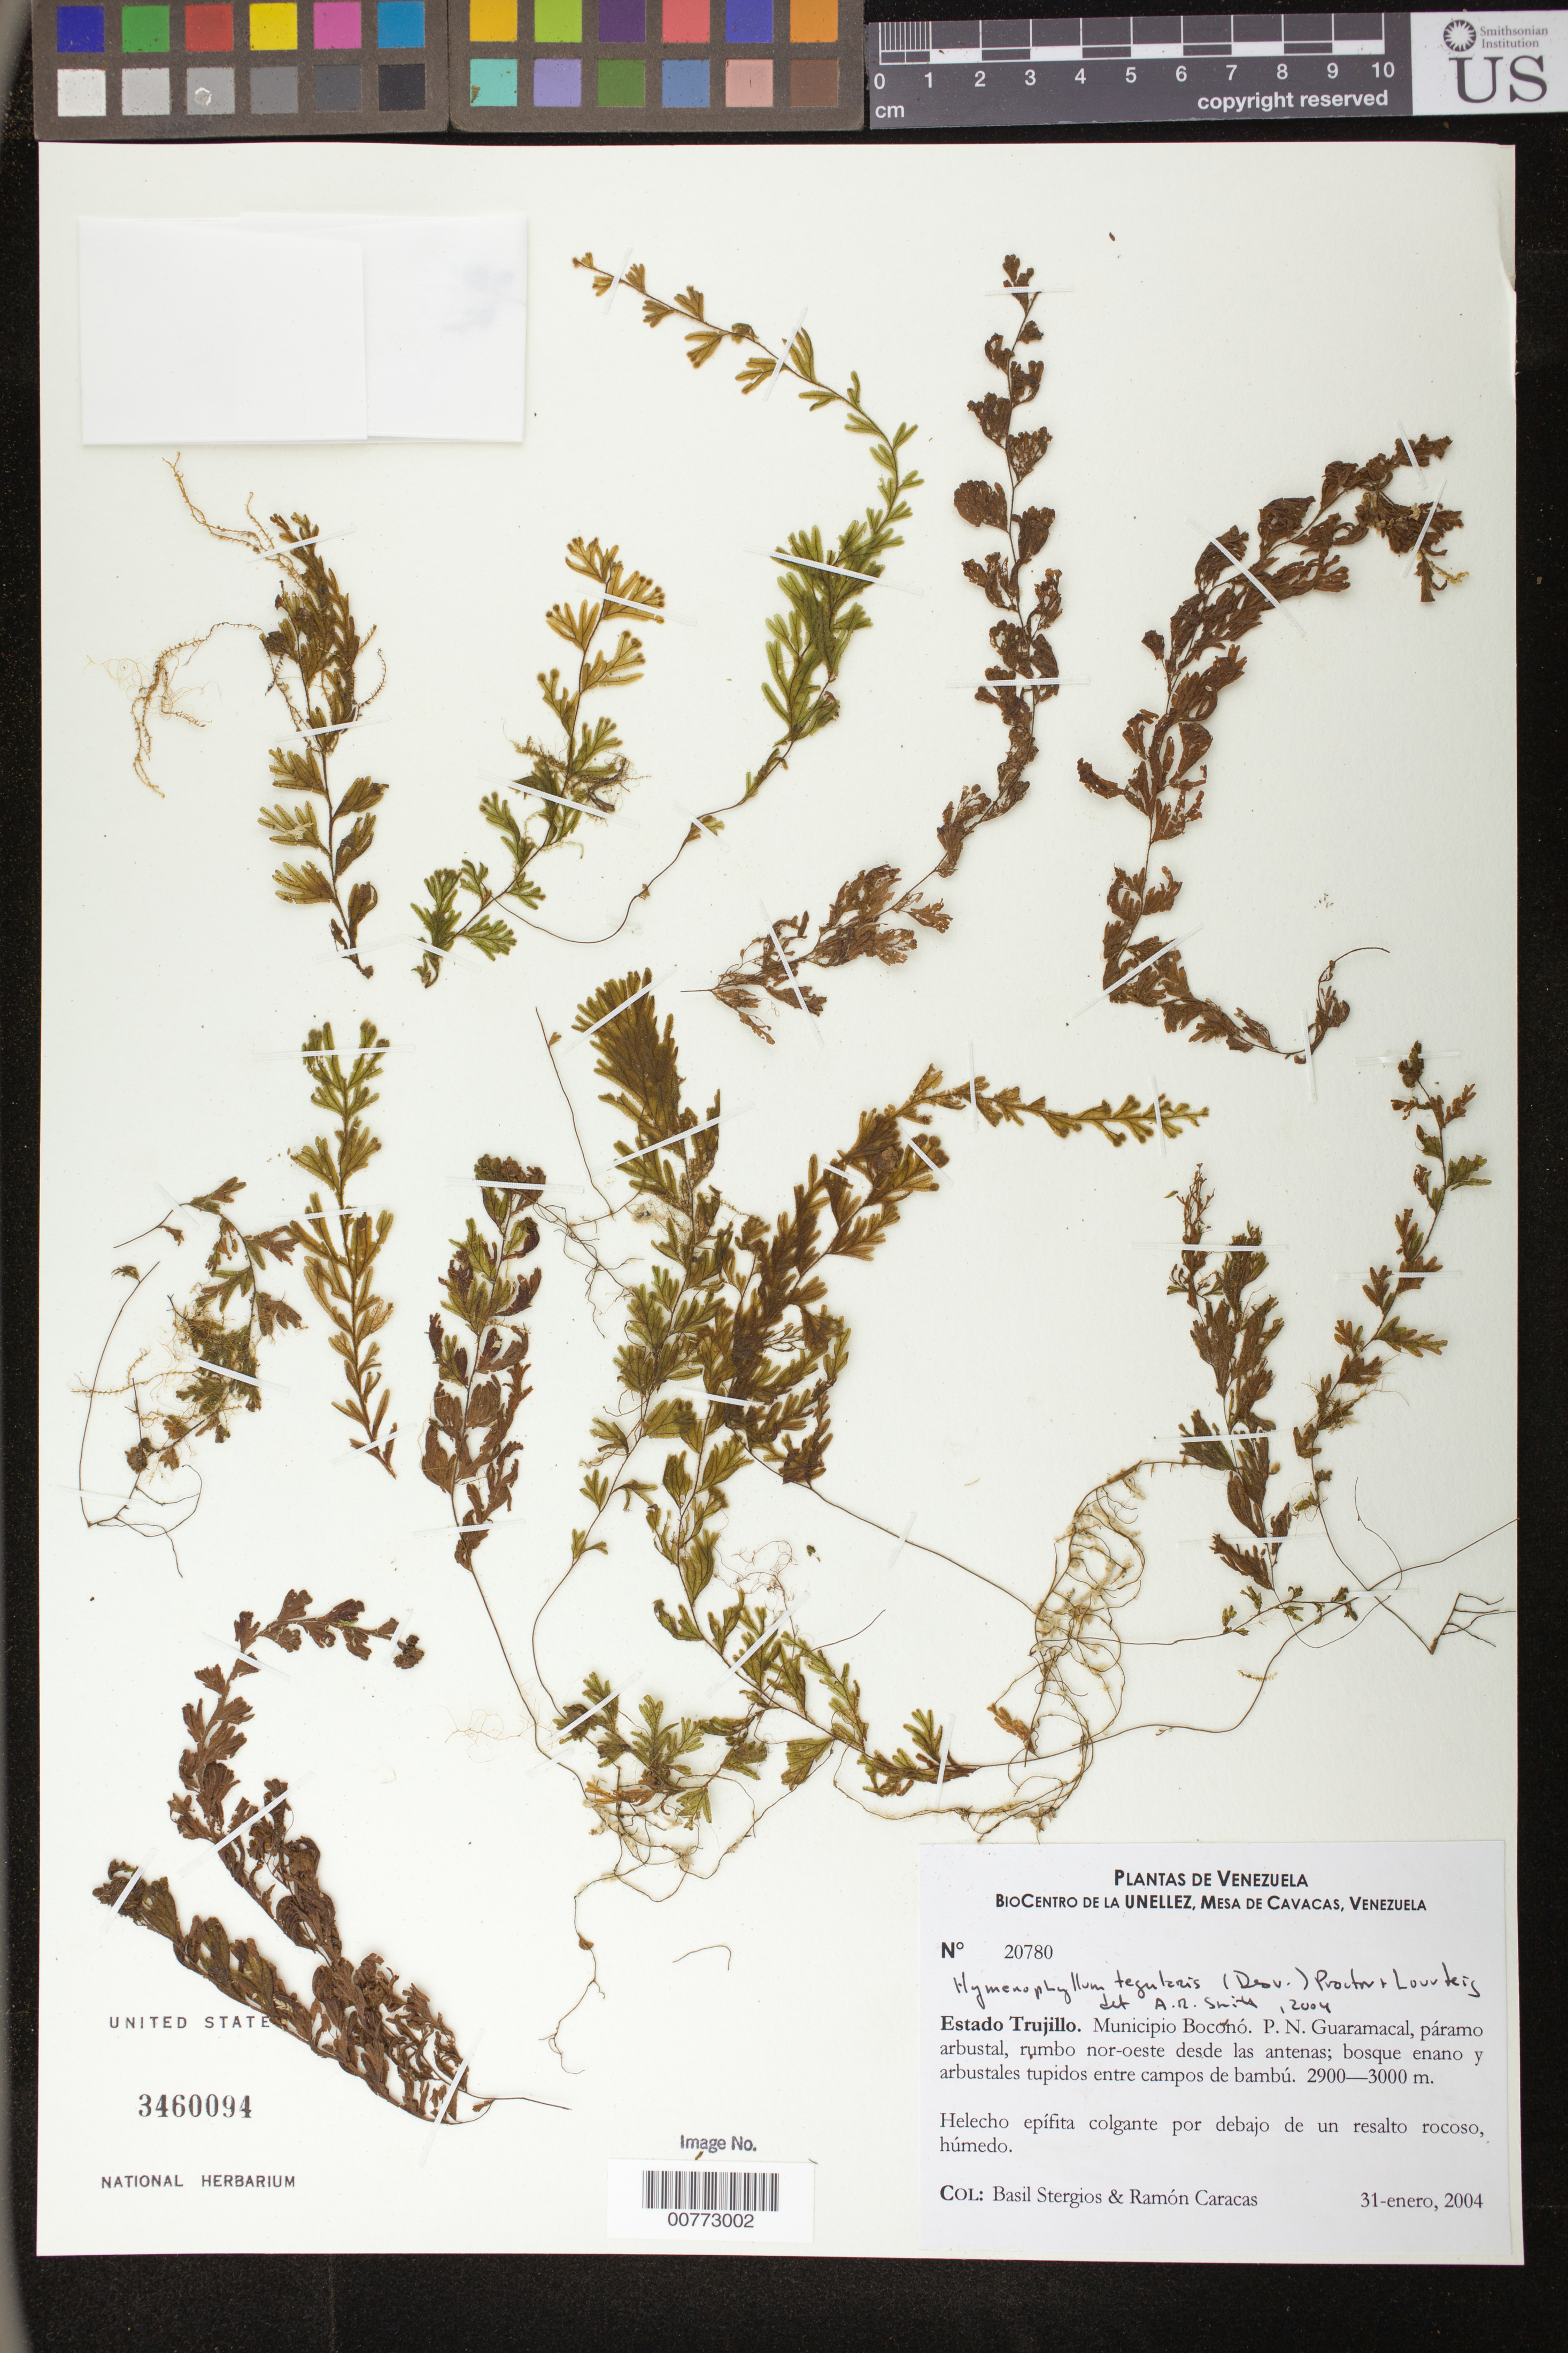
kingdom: Plantae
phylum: Tracheophyta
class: Polypodiopsida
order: Hymenophyllales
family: Hymenophyllaceae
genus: Hymenophyllum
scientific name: Hymenophyllum tegularis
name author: (Desv.) Proctor & Lourteig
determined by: Smith, Alan R., (UC)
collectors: B. G. Stergios & R. Caracas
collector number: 20780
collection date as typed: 31 Jan 2004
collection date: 2004-01-31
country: Venezuela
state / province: Trujillo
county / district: Boconó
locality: Parque Nacional Guaramacal, rumbo NE desde las antenas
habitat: Páramo arbustal.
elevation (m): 2900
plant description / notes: NY, PORT, UC, US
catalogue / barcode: US 3460094